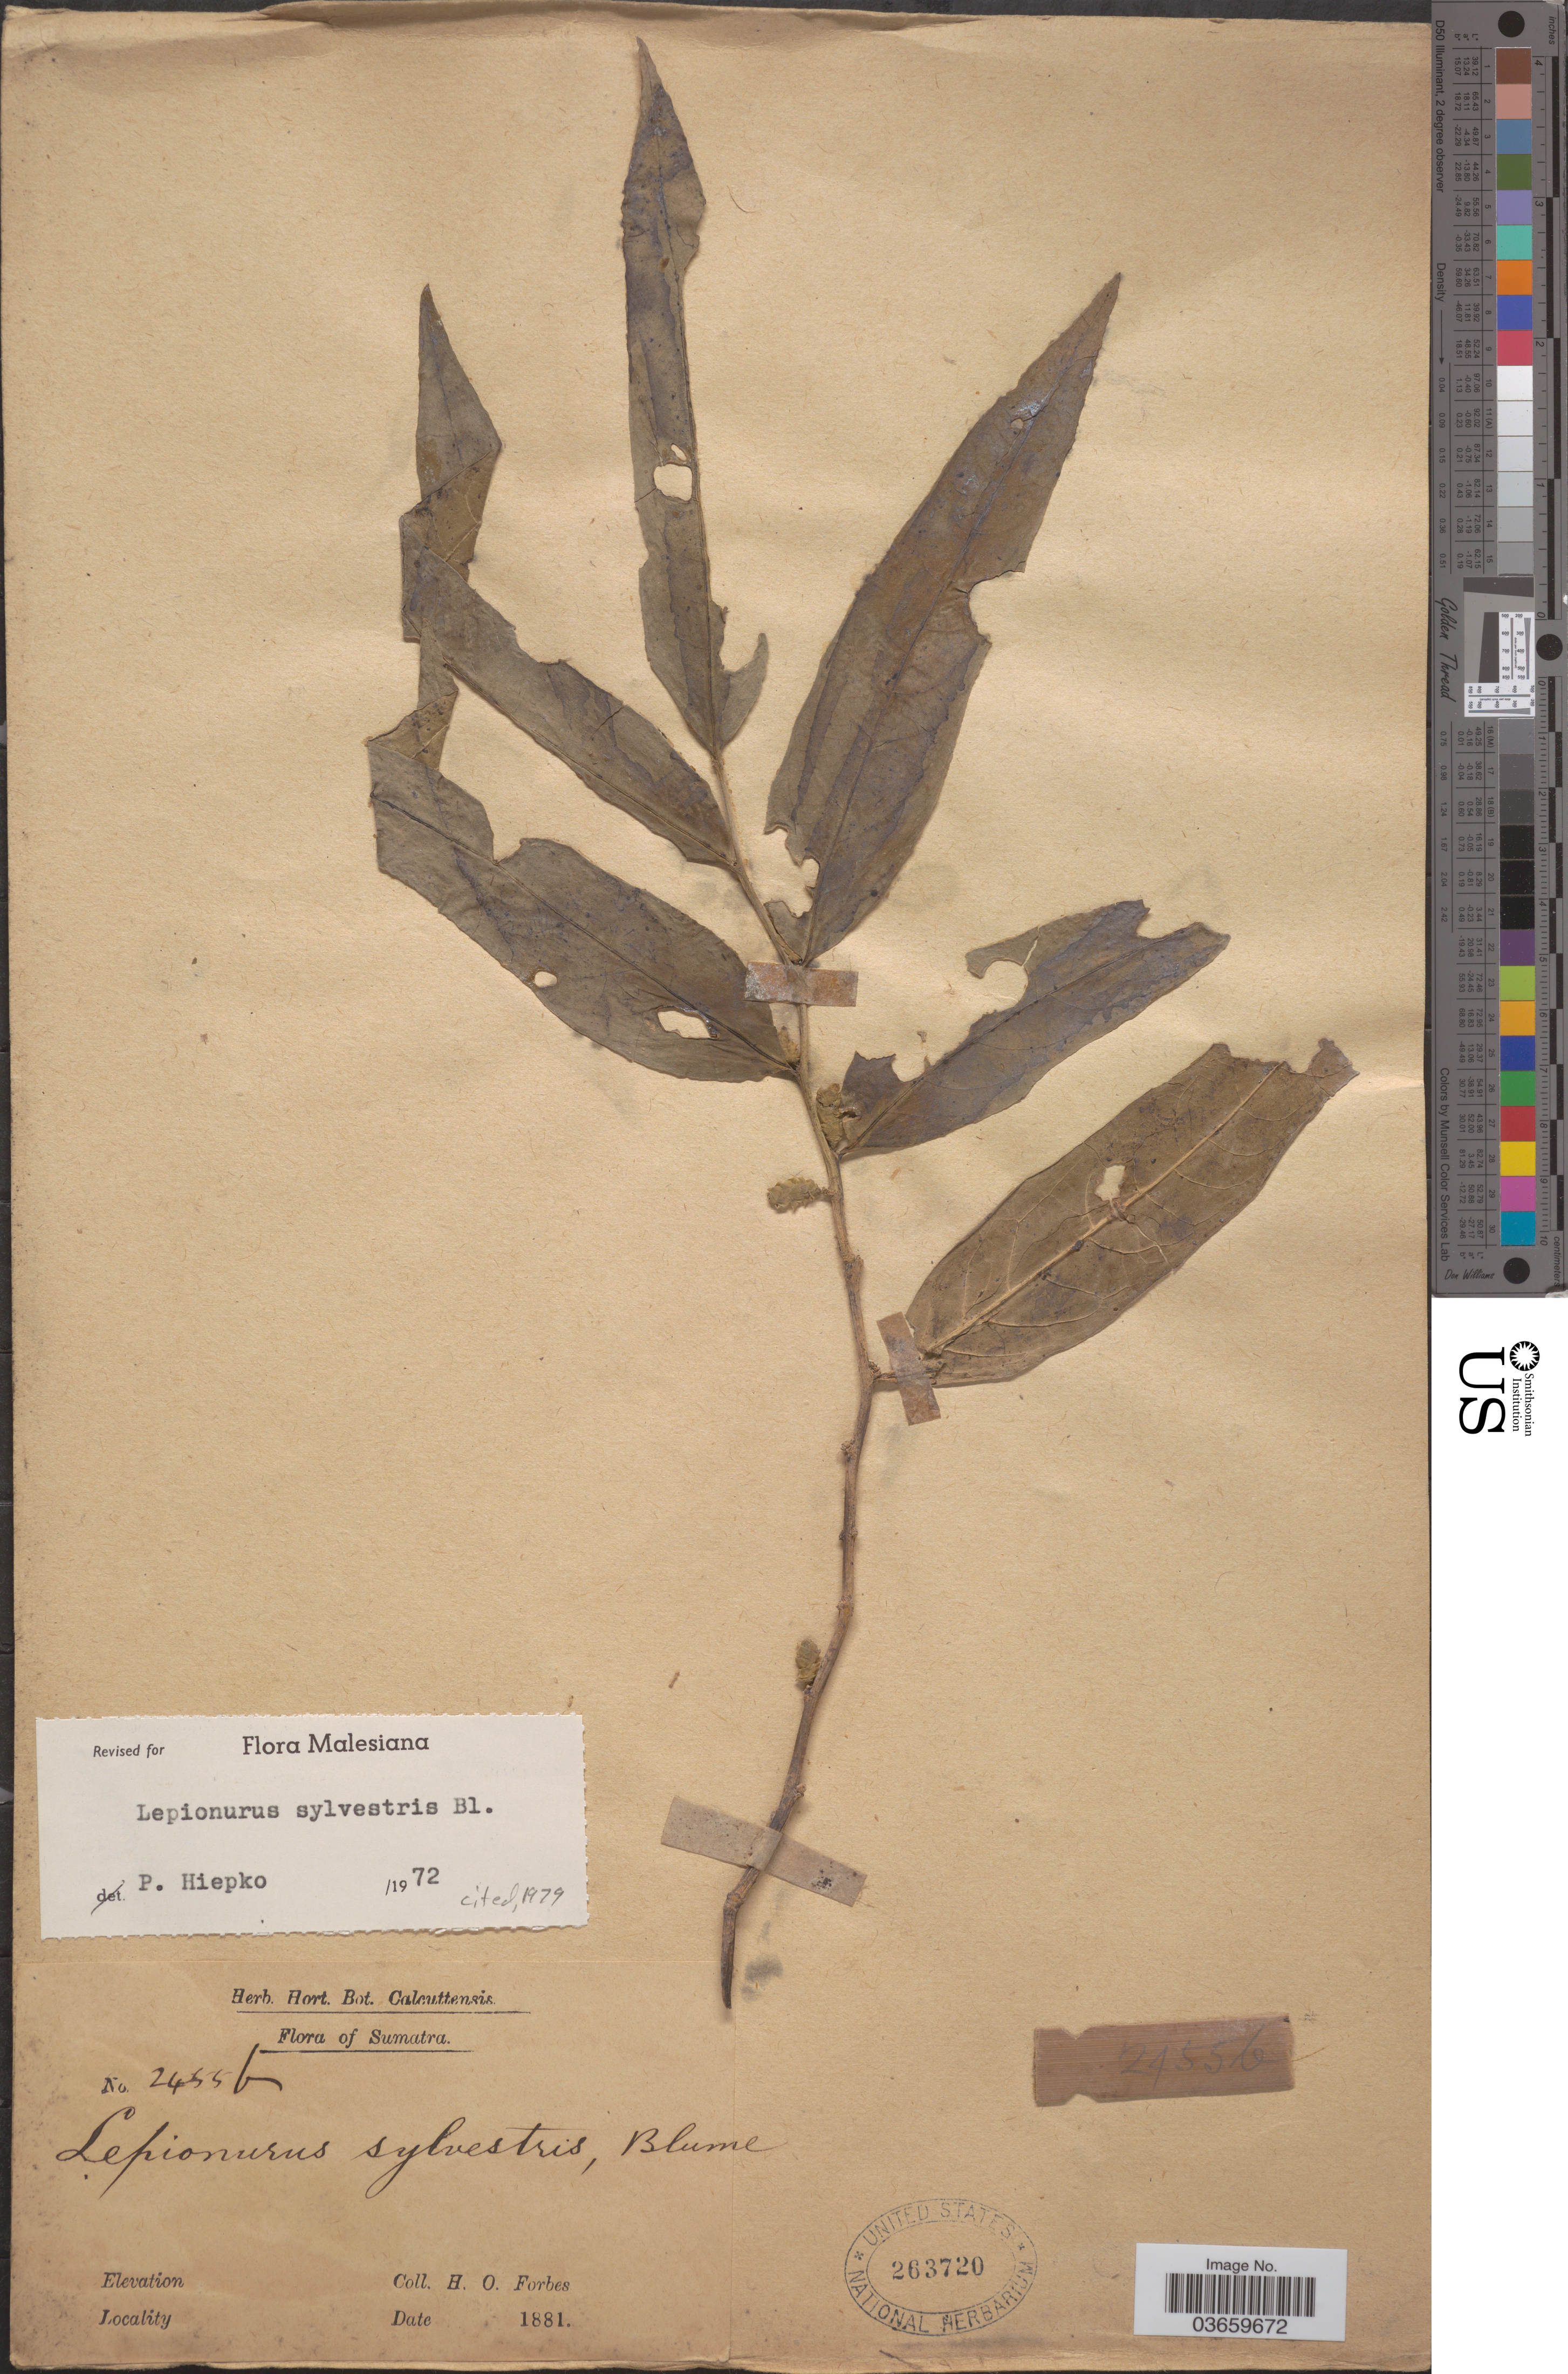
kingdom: Plantae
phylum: Tracheophyta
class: Magnoliopsida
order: Santalales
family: Opiliaceae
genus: Lepionurus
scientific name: Lepionurus sylvestris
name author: Blume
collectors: H. O. Forbes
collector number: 2455b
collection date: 1881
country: Indonesia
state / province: Sumatra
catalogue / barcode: US 263720